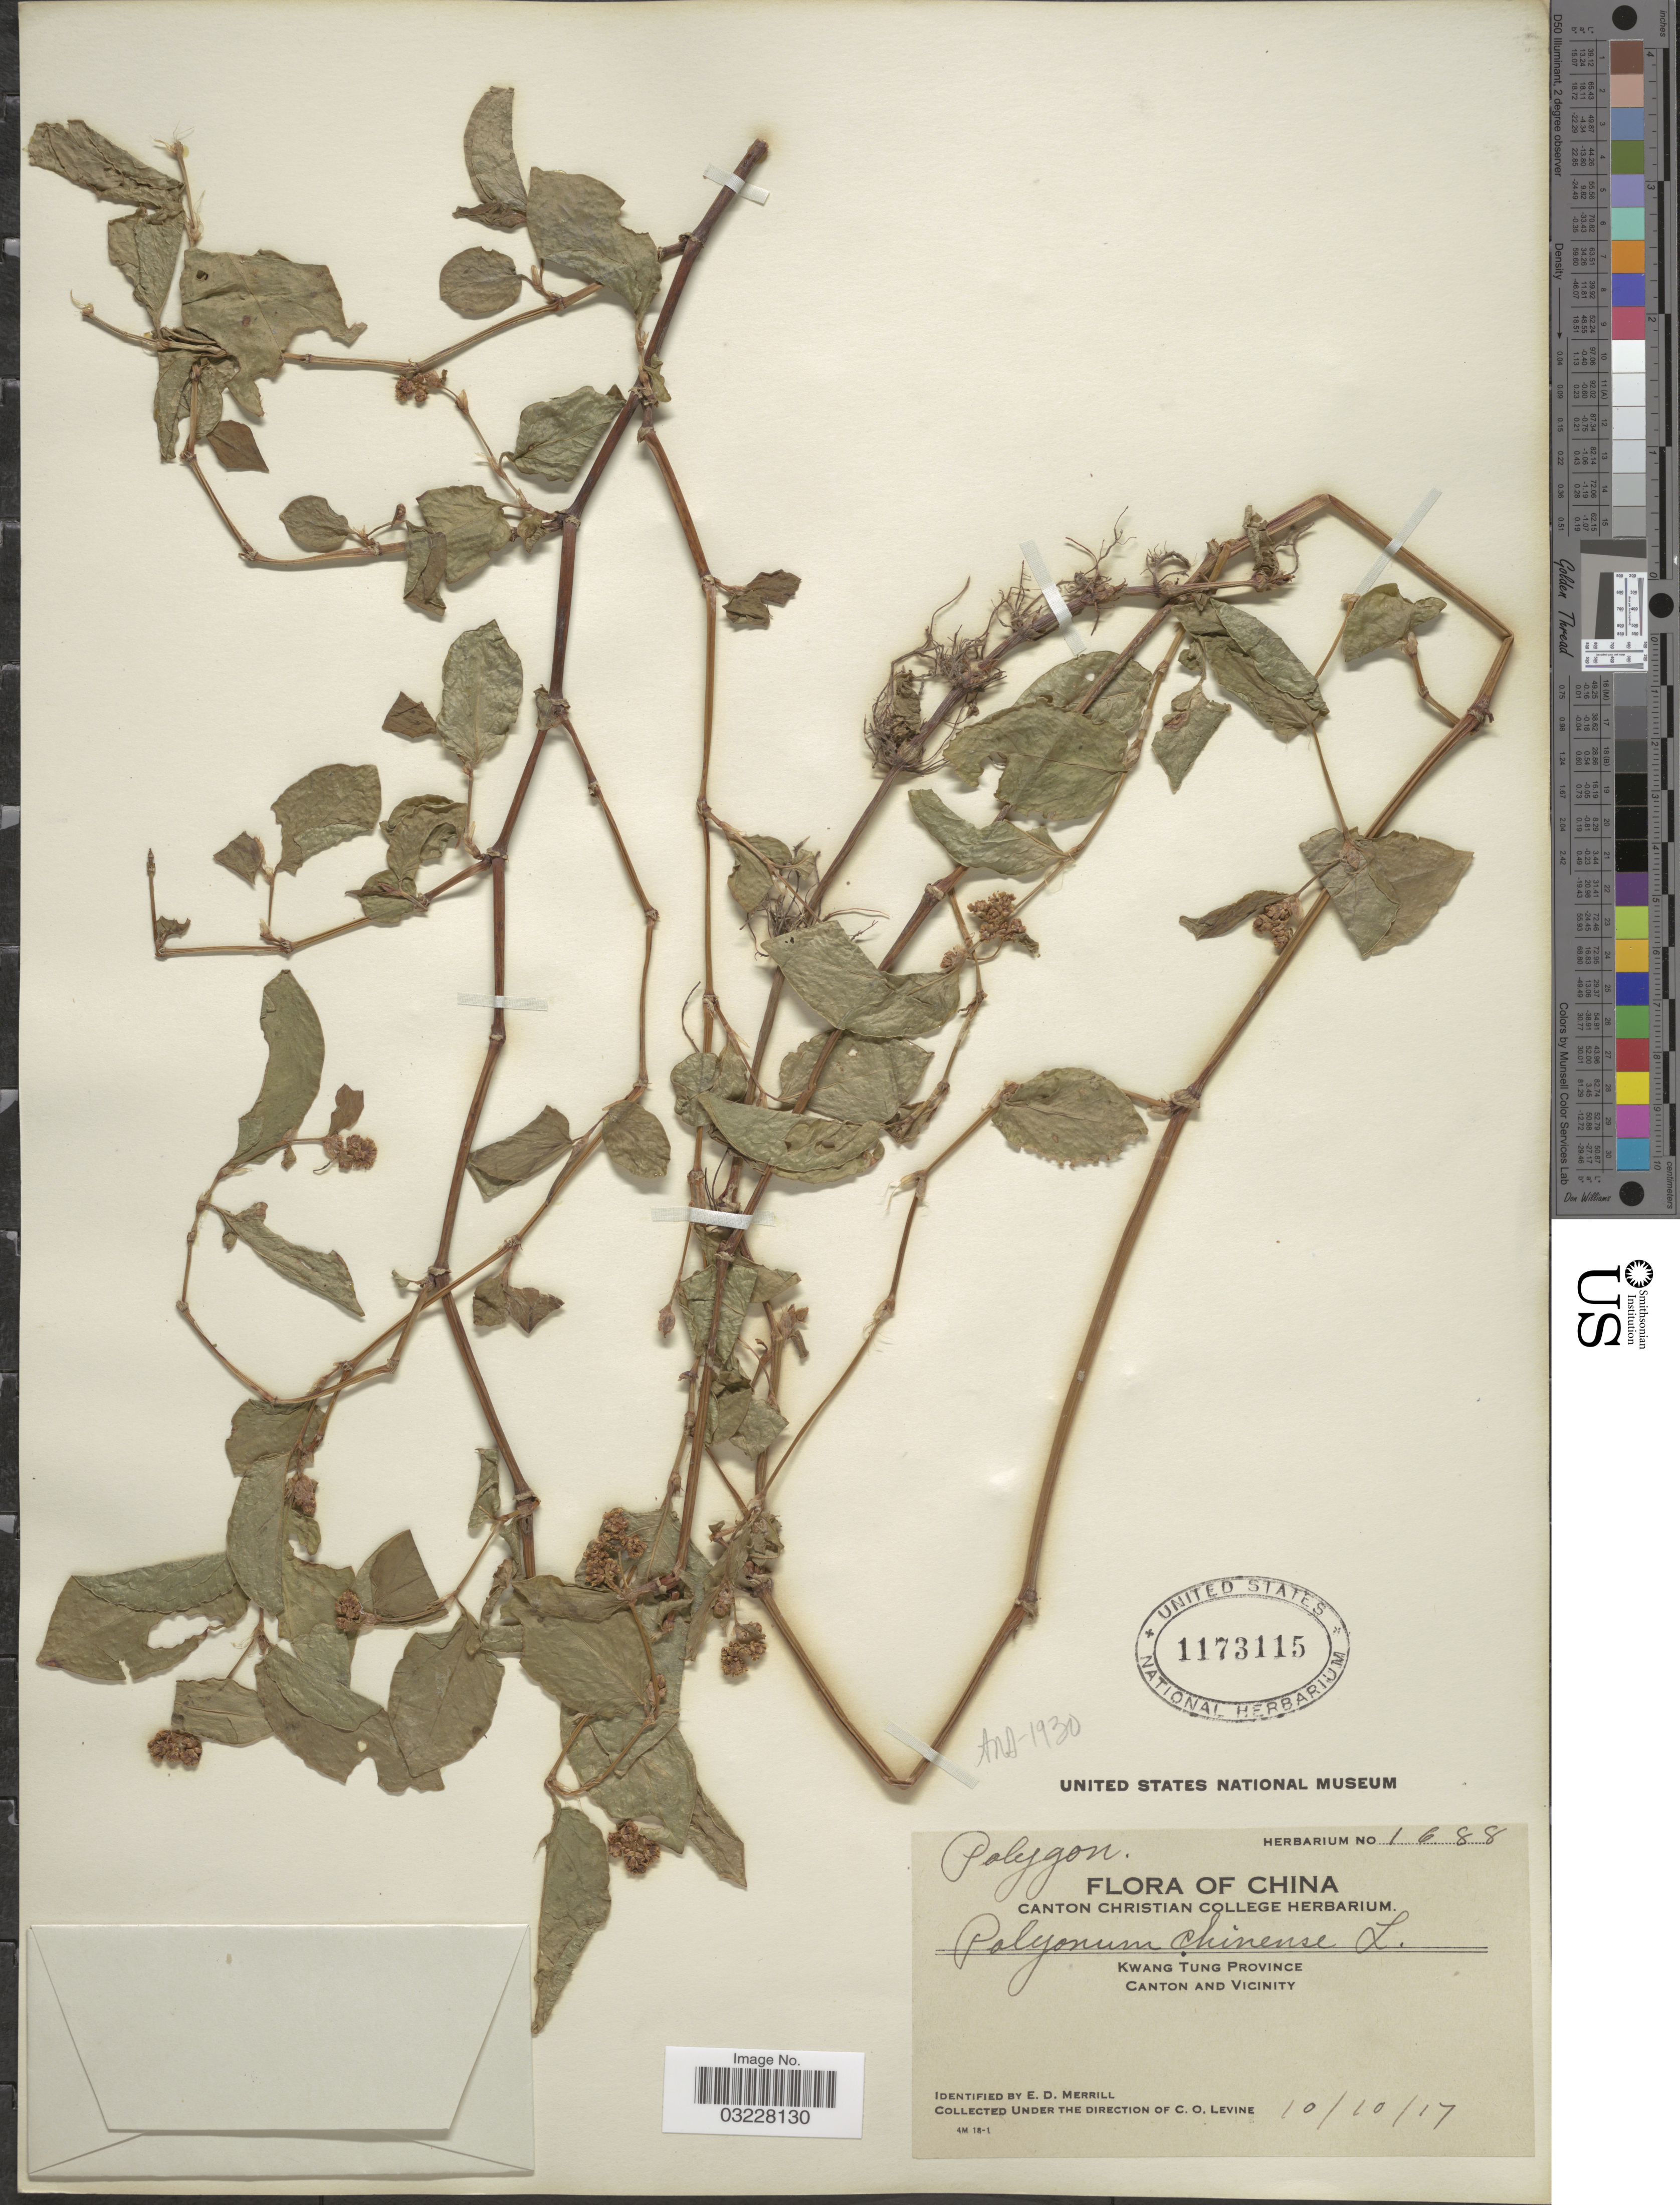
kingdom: Plantae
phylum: Tracheophyta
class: Magnoliopsida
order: Caryophyllales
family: Polygonaceae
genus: Polygonum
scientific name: Polygonum chinense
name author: L.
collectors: C. O. Levine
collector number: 1688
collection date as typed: Transcribed d/m/y: 10/10/17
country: China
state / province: Guangdong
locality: Kwang Tung Province. Canton and Vicinity.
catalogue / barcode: US 1173115